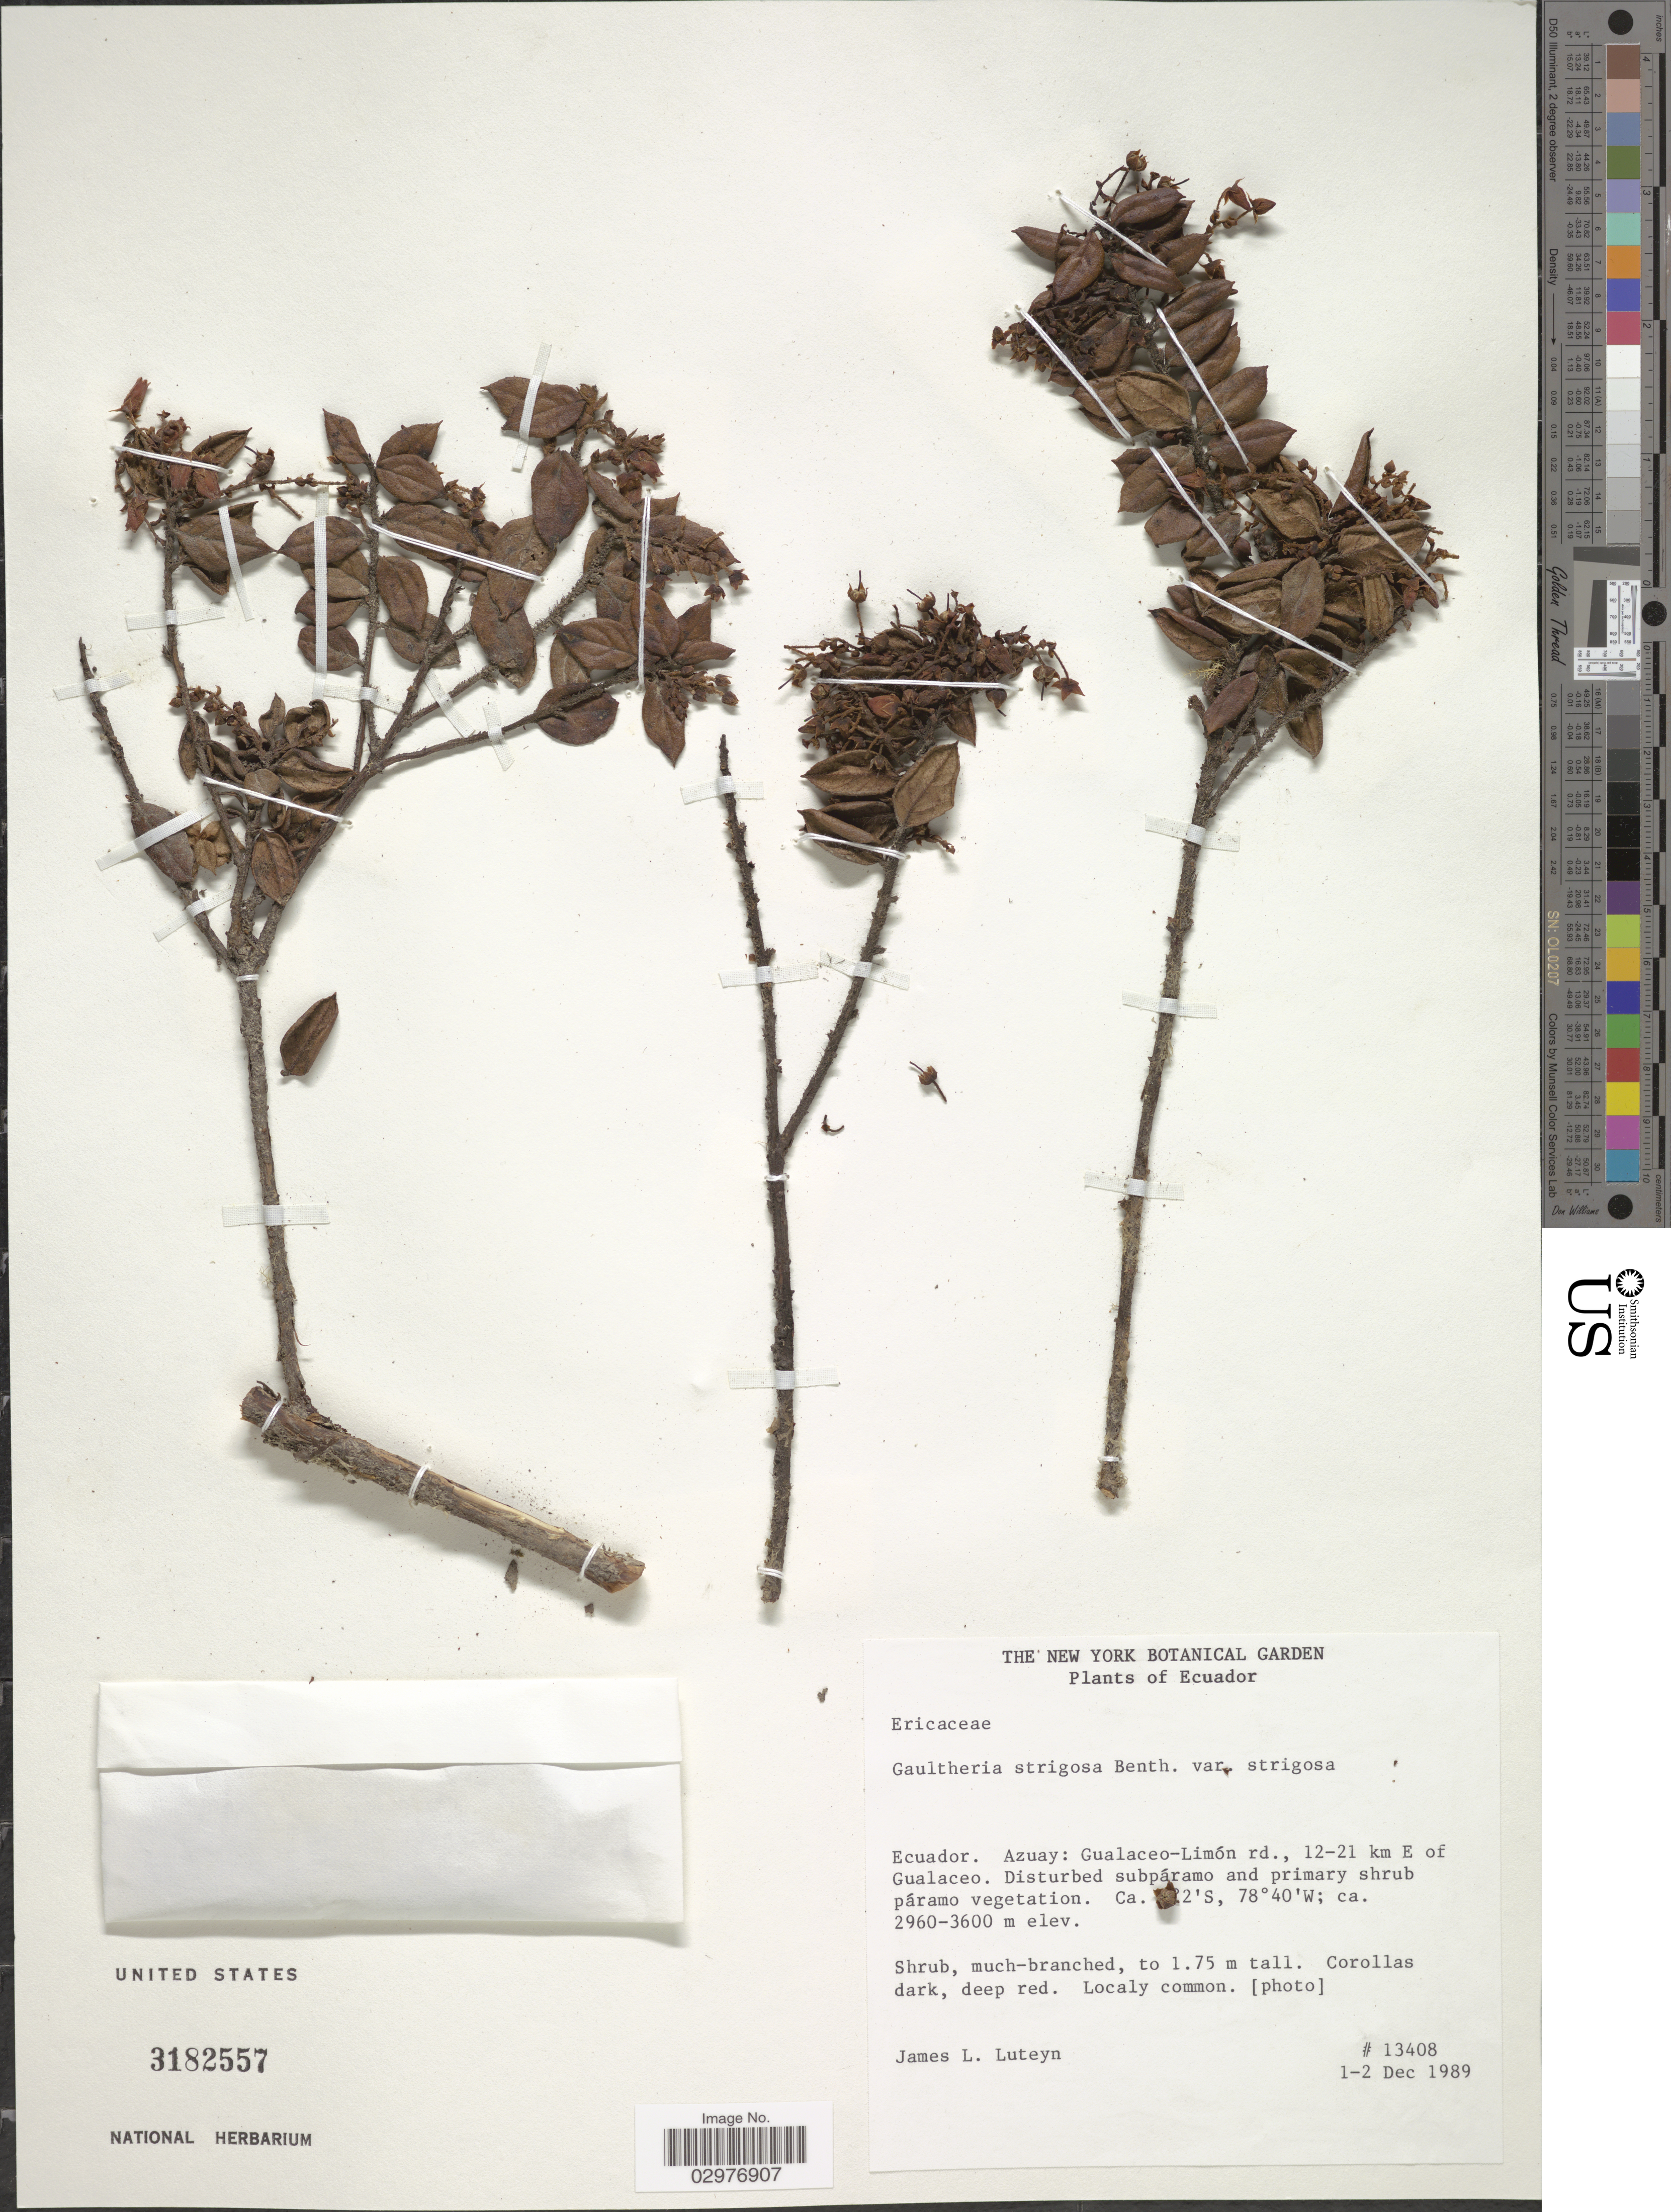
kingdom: Plantae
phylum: Tracheophyta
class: Magnoliopsida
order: Ericales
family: Ericaceae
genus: Gaultheria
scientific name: Gaultheria strigosa var. strigosa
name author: Benth.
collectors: J. L. Luteyn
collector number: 13408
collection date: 1989-12-01/1989-12-02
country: Ecuador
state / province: Azuay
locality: Gualaceo-Limón rd., 12-21 km E of Gualaceo.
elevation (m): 2960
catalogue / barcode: US 3182557